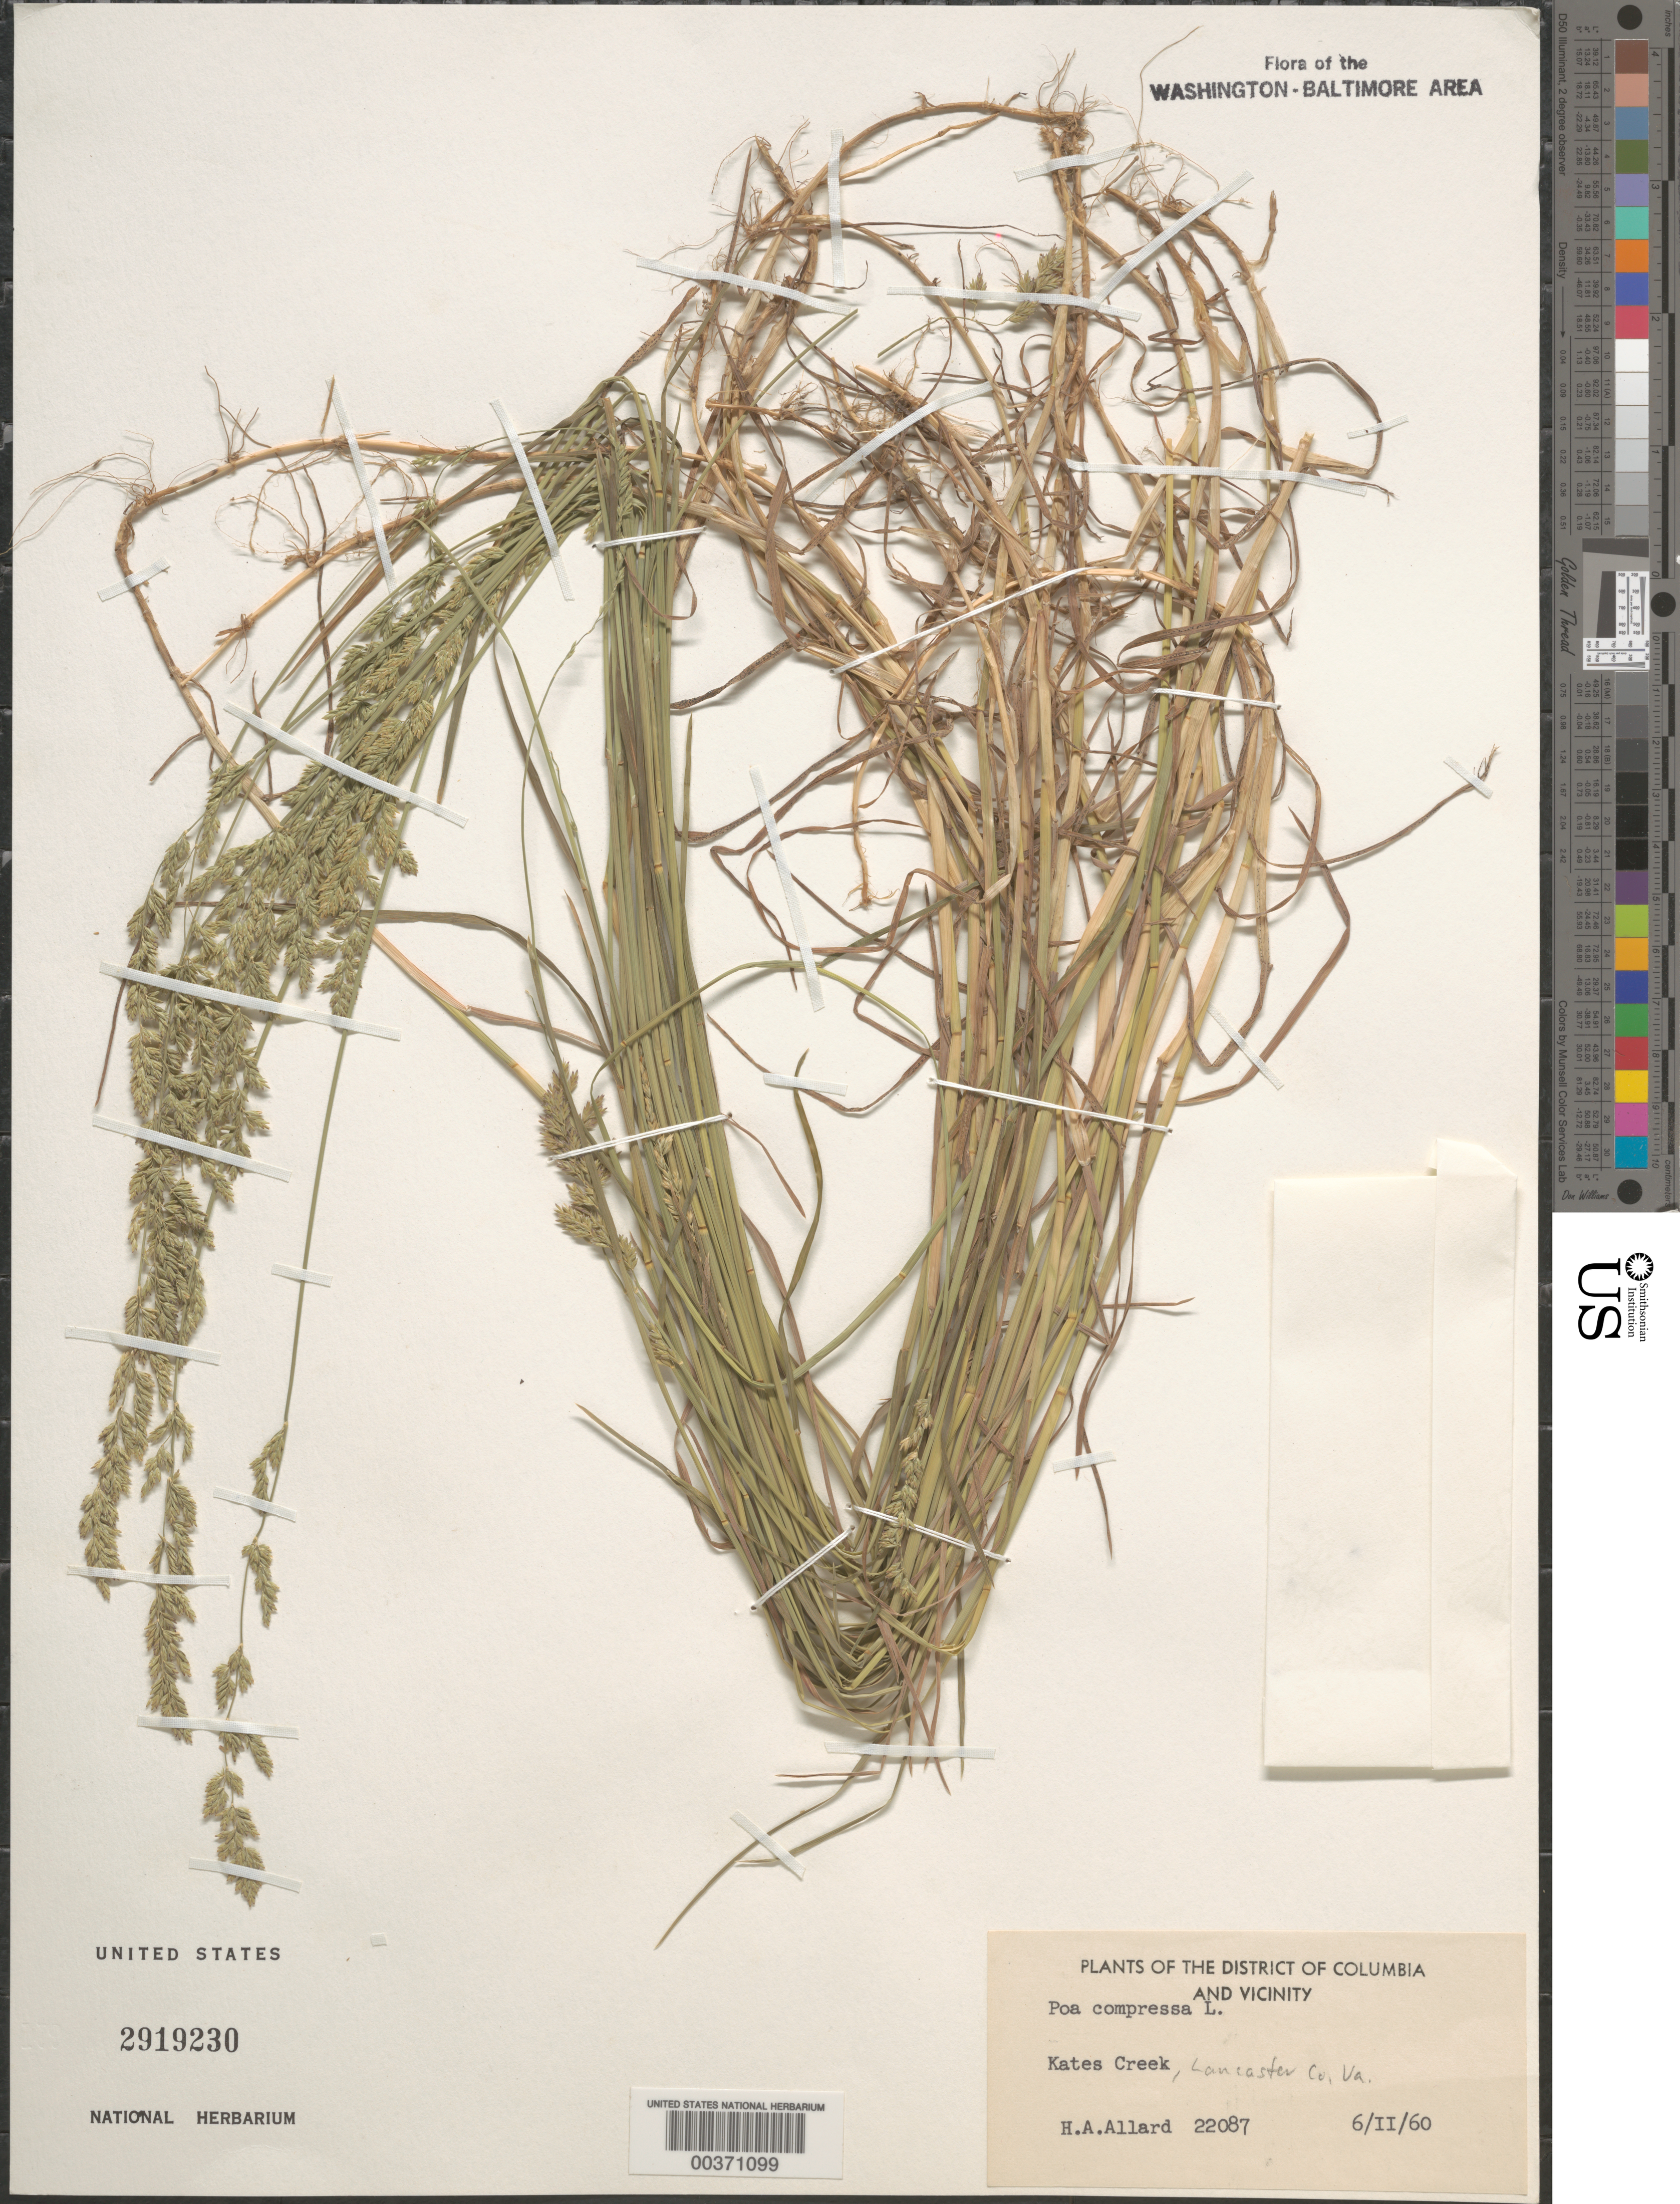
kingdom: Plantae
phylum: Tracheophyta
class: Liliopsida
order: Poales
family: Poaceae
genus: Poa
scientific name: Poa compressa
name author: L.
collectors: H. A. Allard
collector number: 22087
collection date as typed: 11 Jun 1960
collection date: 1960-06-11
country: United States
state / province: Virginia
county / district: Lancaster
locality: Kates Creek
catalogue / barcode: US 2919230